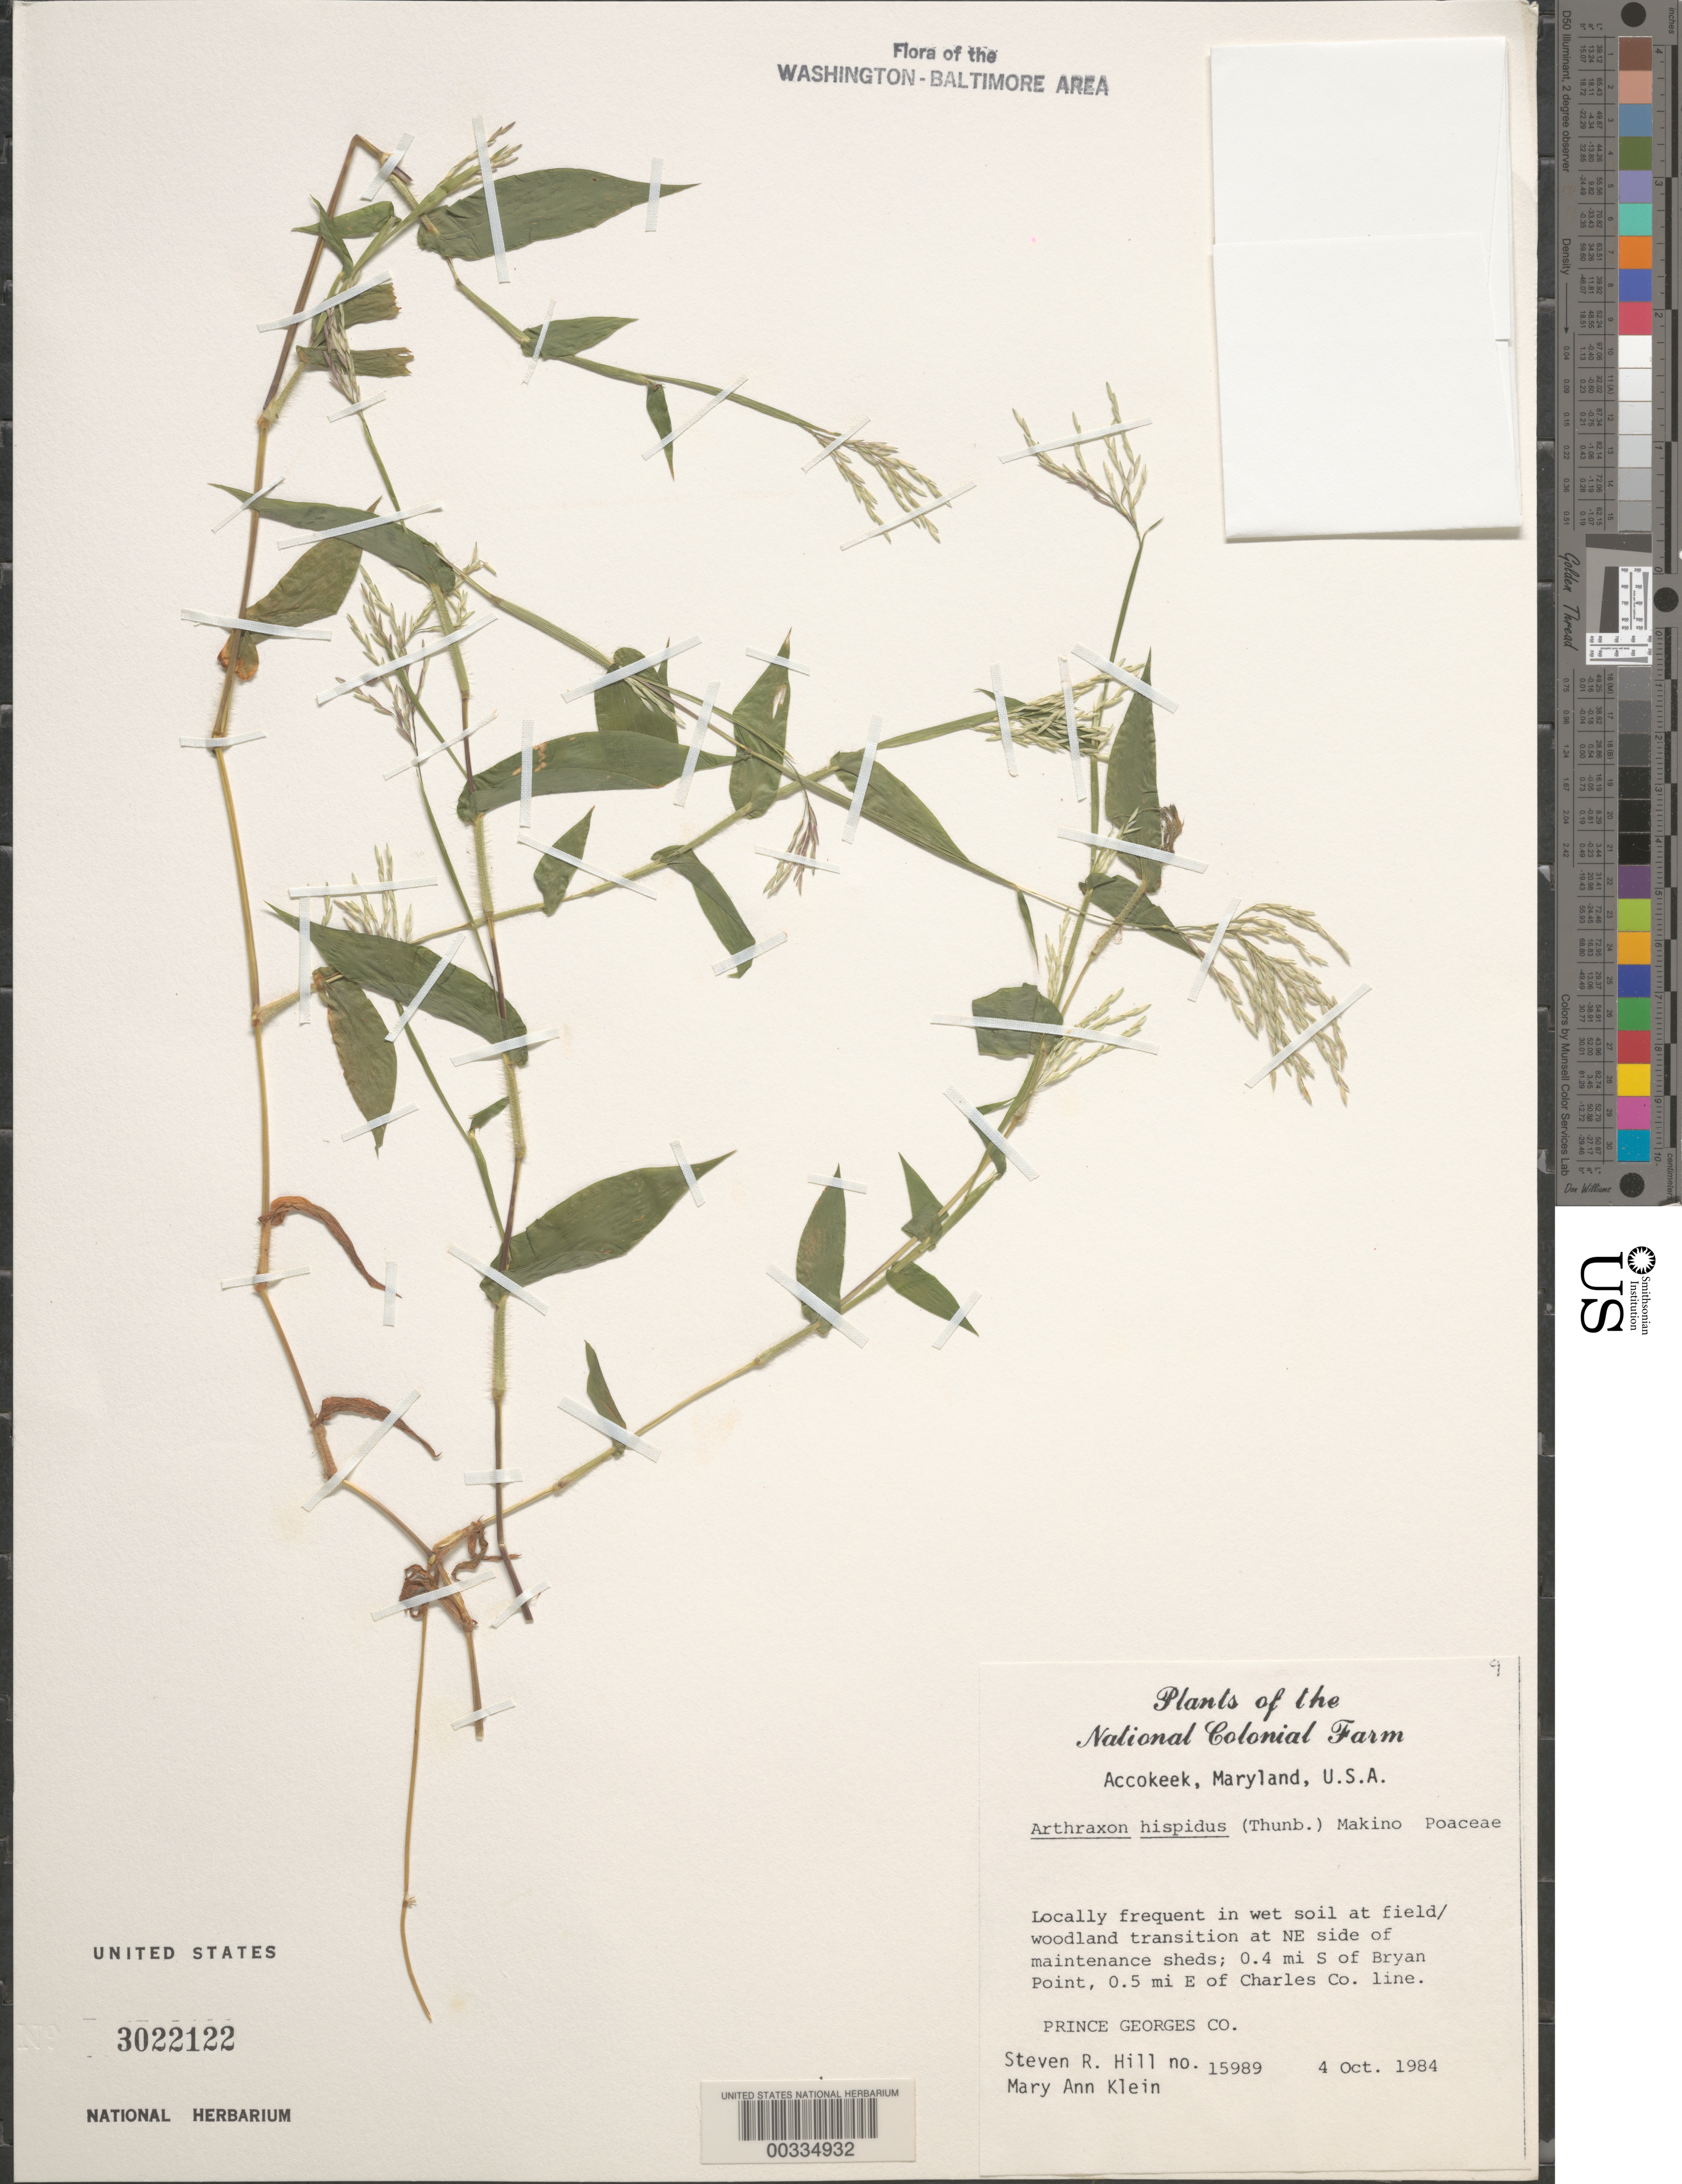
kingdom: Plantae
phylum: Tracheophyta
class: Liliopsida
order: Poales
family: Poaceae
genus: Arthraxon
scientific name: Arthraxon hispidus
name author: (Thunb.) Makino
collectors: S. T. Hill & M. A. Klein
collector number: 15989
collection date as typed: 04 Oct 1984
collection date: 1984-10-04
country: United States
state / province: Maryland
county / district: Prince George's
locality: Accokeek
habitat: In wet soil at field / woodland transition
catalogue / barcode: US 3022122